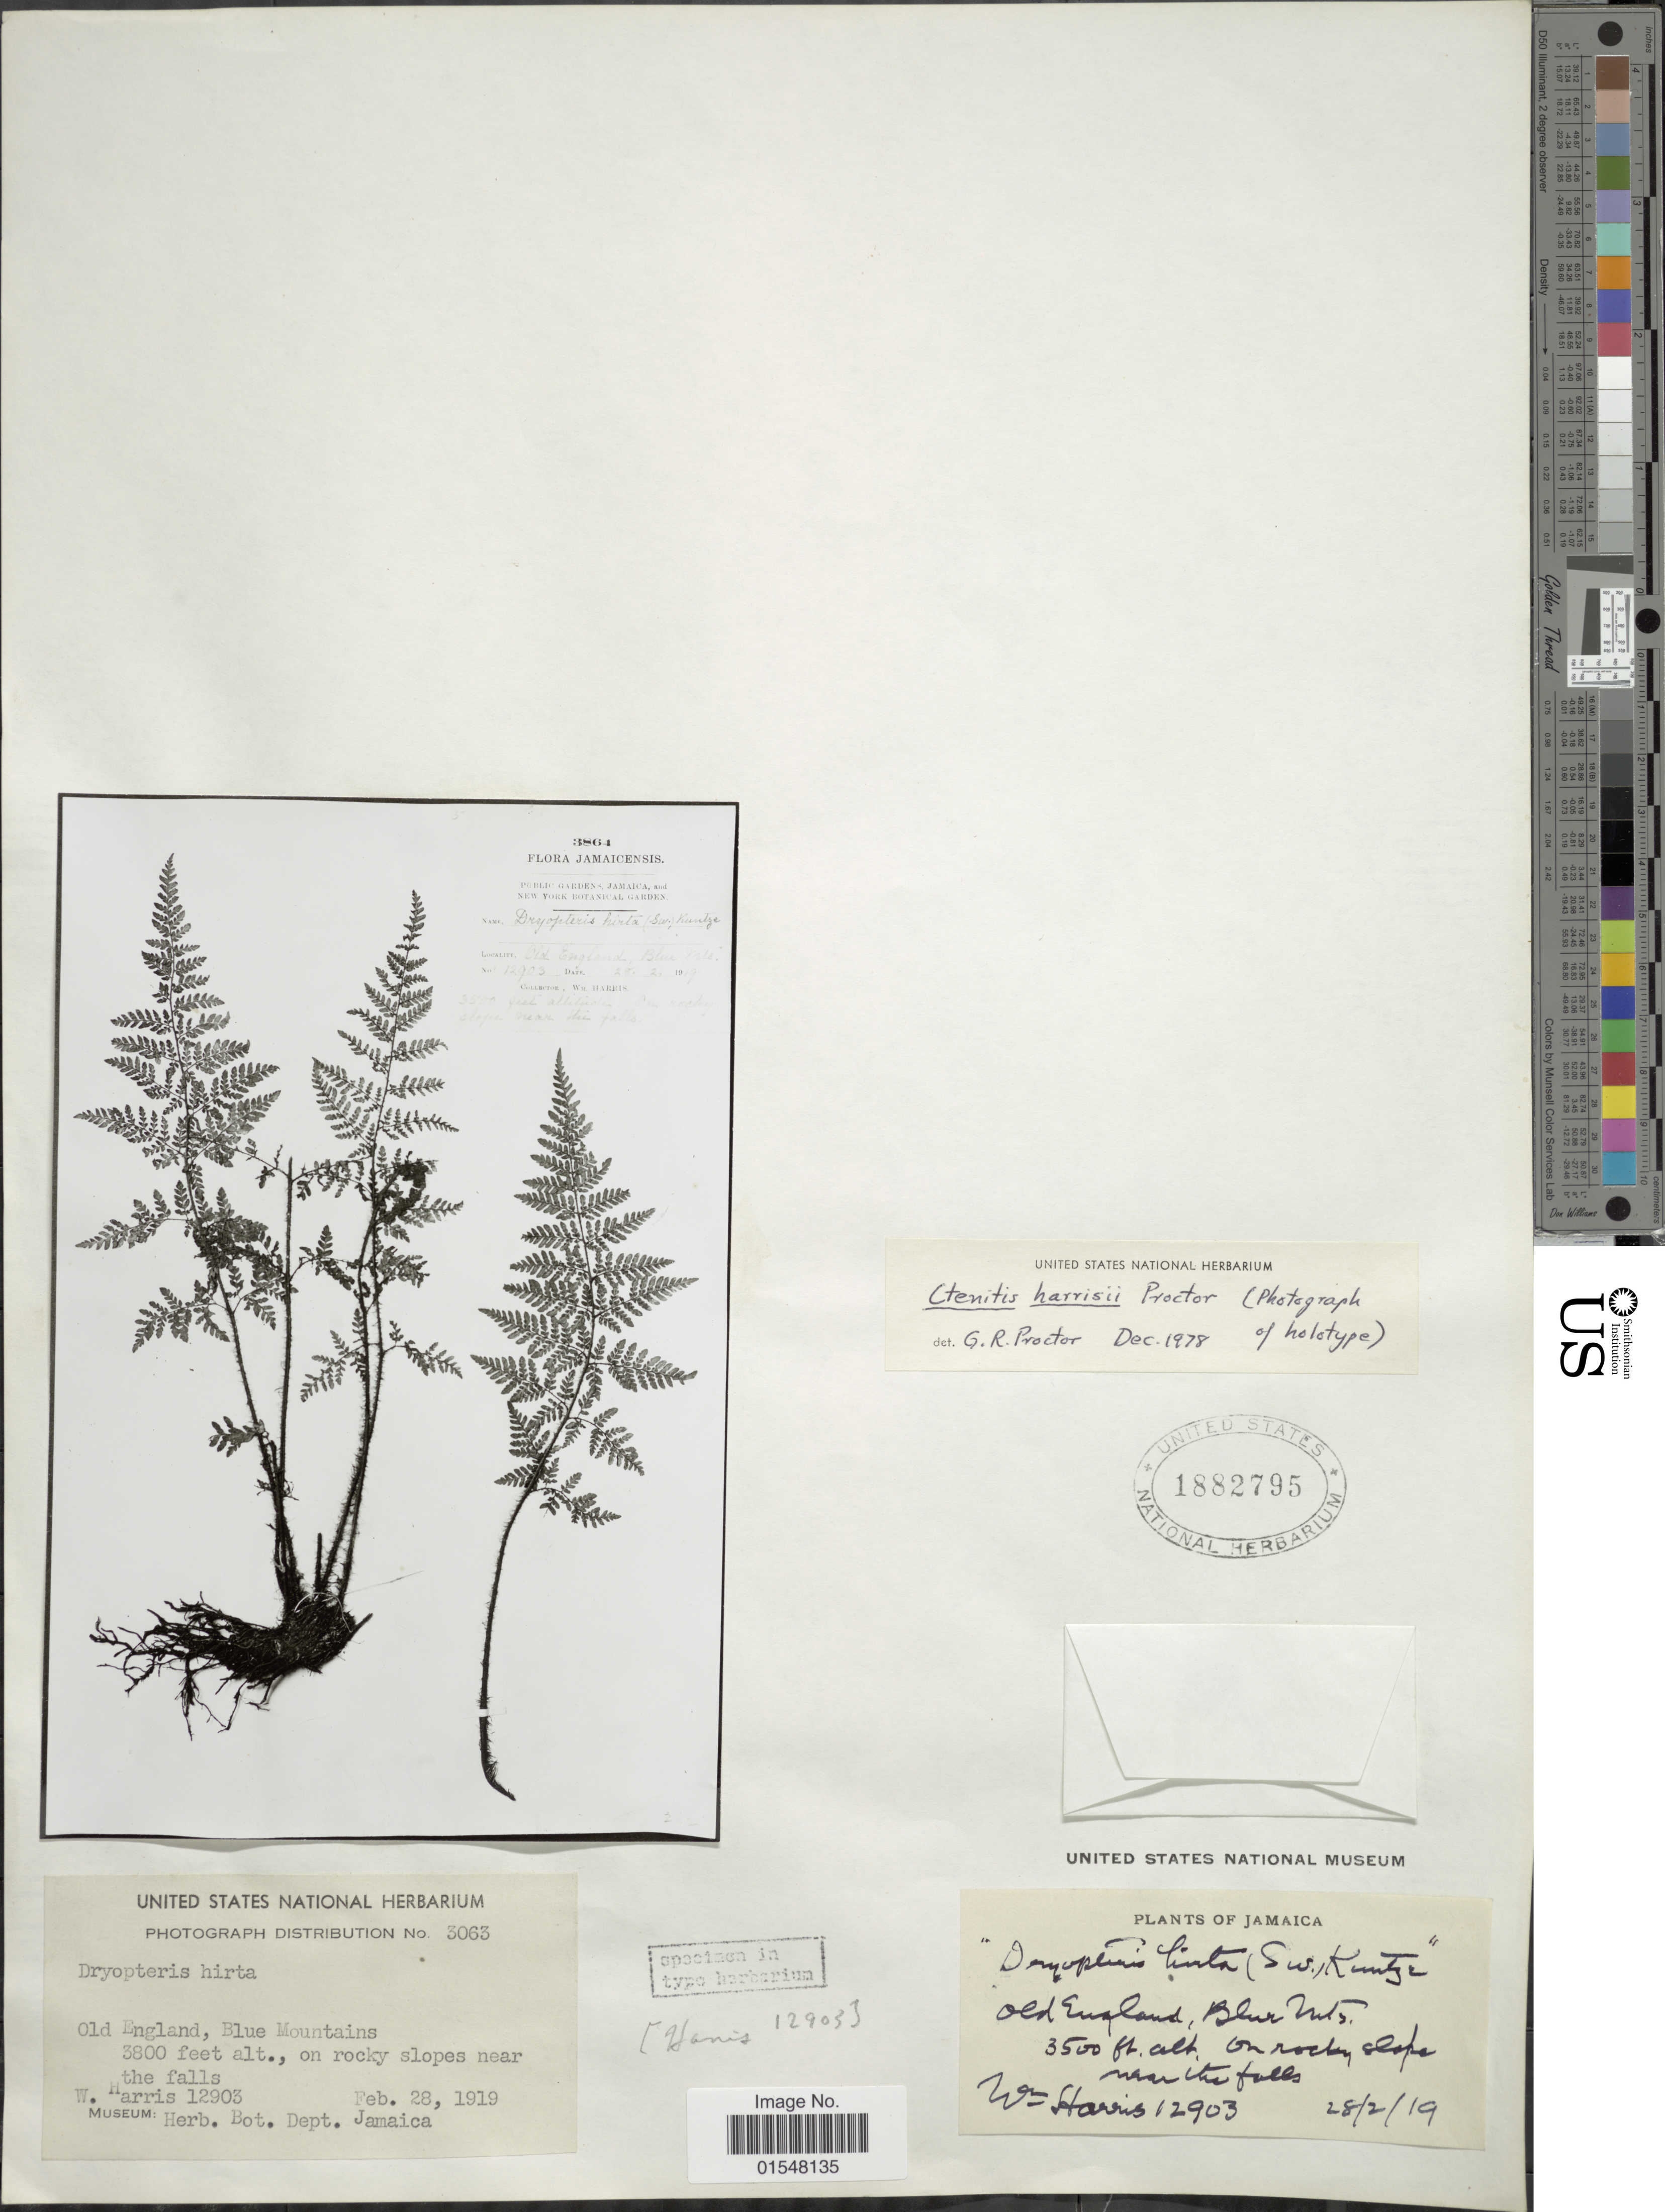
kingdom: Plantae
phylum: Tracheophyta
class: Polypodiopsida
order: Polypodiales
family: Dryopteridaceae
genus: Ctenitis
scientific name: Ctenitis harrisii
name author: Proctor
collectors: W. Harris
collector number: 12903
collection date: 1919-02-28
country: Jamaica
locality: Old England, Blue Moutains, on rocky slopes near the falls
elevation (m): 1158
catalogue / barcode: US 1882795